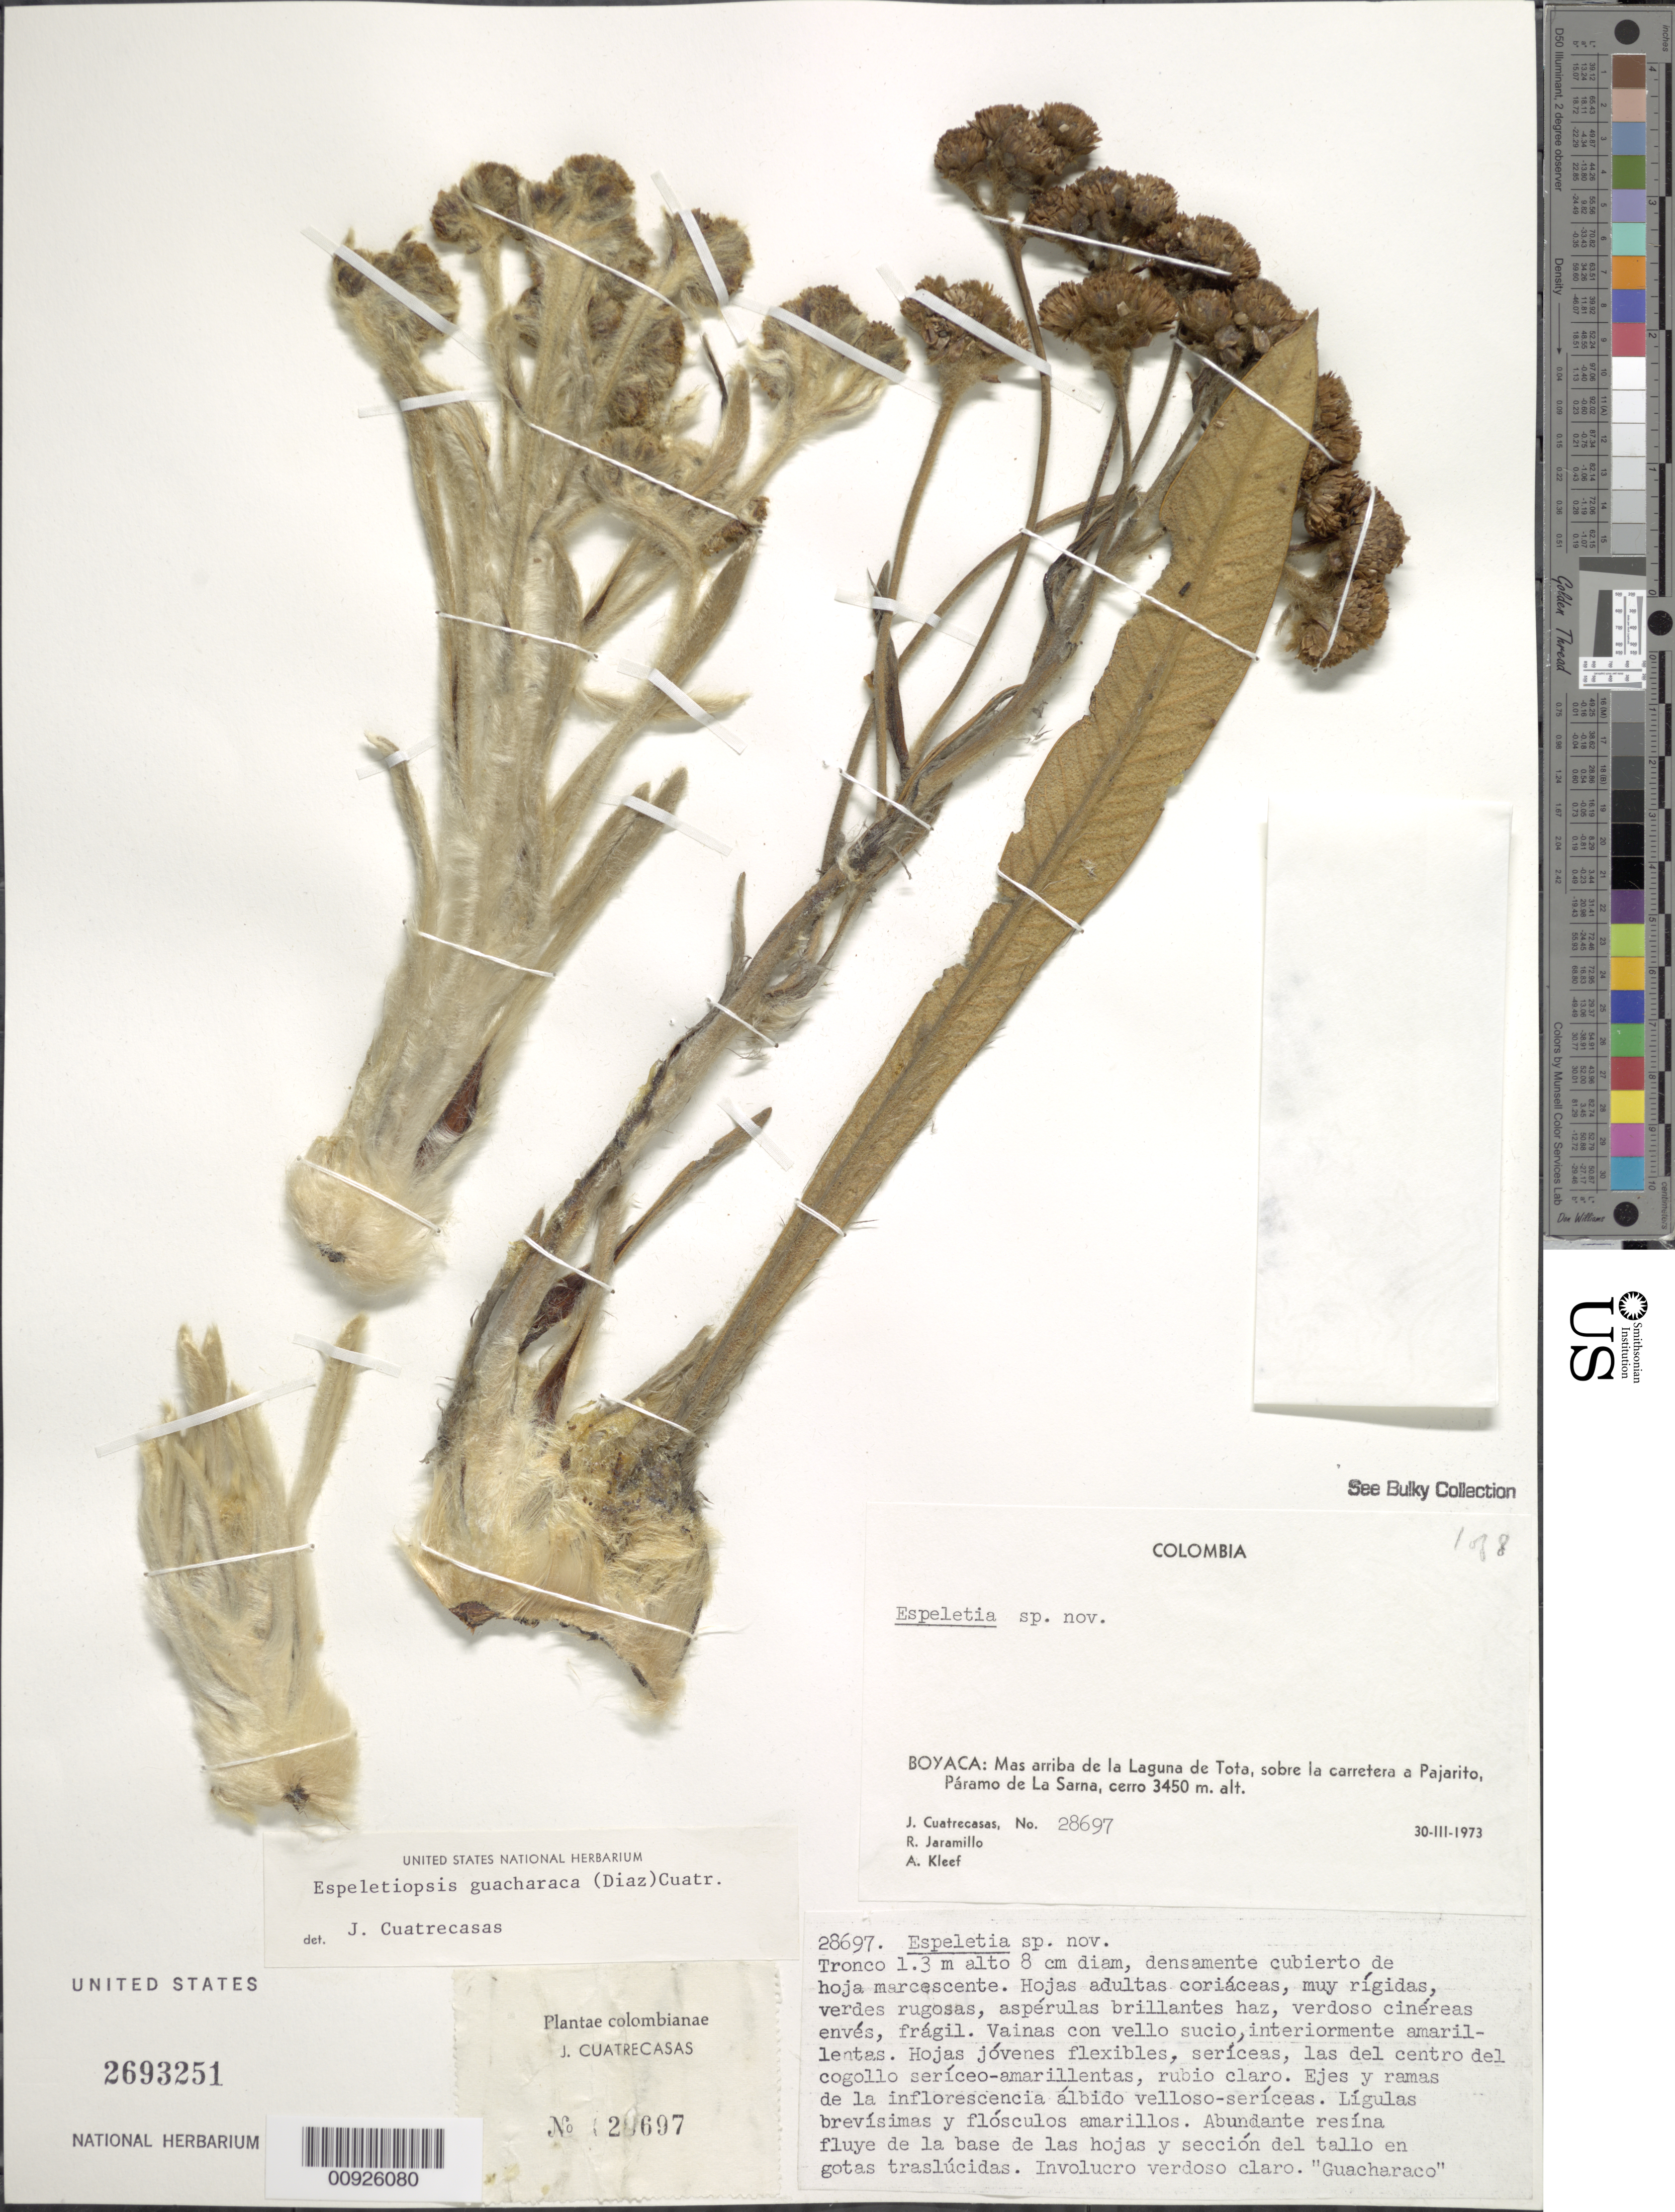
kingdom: Plantae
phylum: Tracheophyta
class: Magnoliopsida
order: Asterales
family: Asteraceae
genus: Espeletiopsis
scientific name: Espeletiopsis jimenez-quesadae var. guacharaca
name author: (S. Díaz) Cuatrec.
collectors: J. Cuatrecasas, R. Jaramillo M. & A. Kleef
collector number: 28697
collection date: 1973-03-30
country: Colombia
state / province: Boyacá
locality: Boyacá: Mas arriba de la Laguna de Tota, sobre la carretera a Pajarito, Paramo de La Sarna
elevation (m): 3450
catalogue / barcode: US 2693251